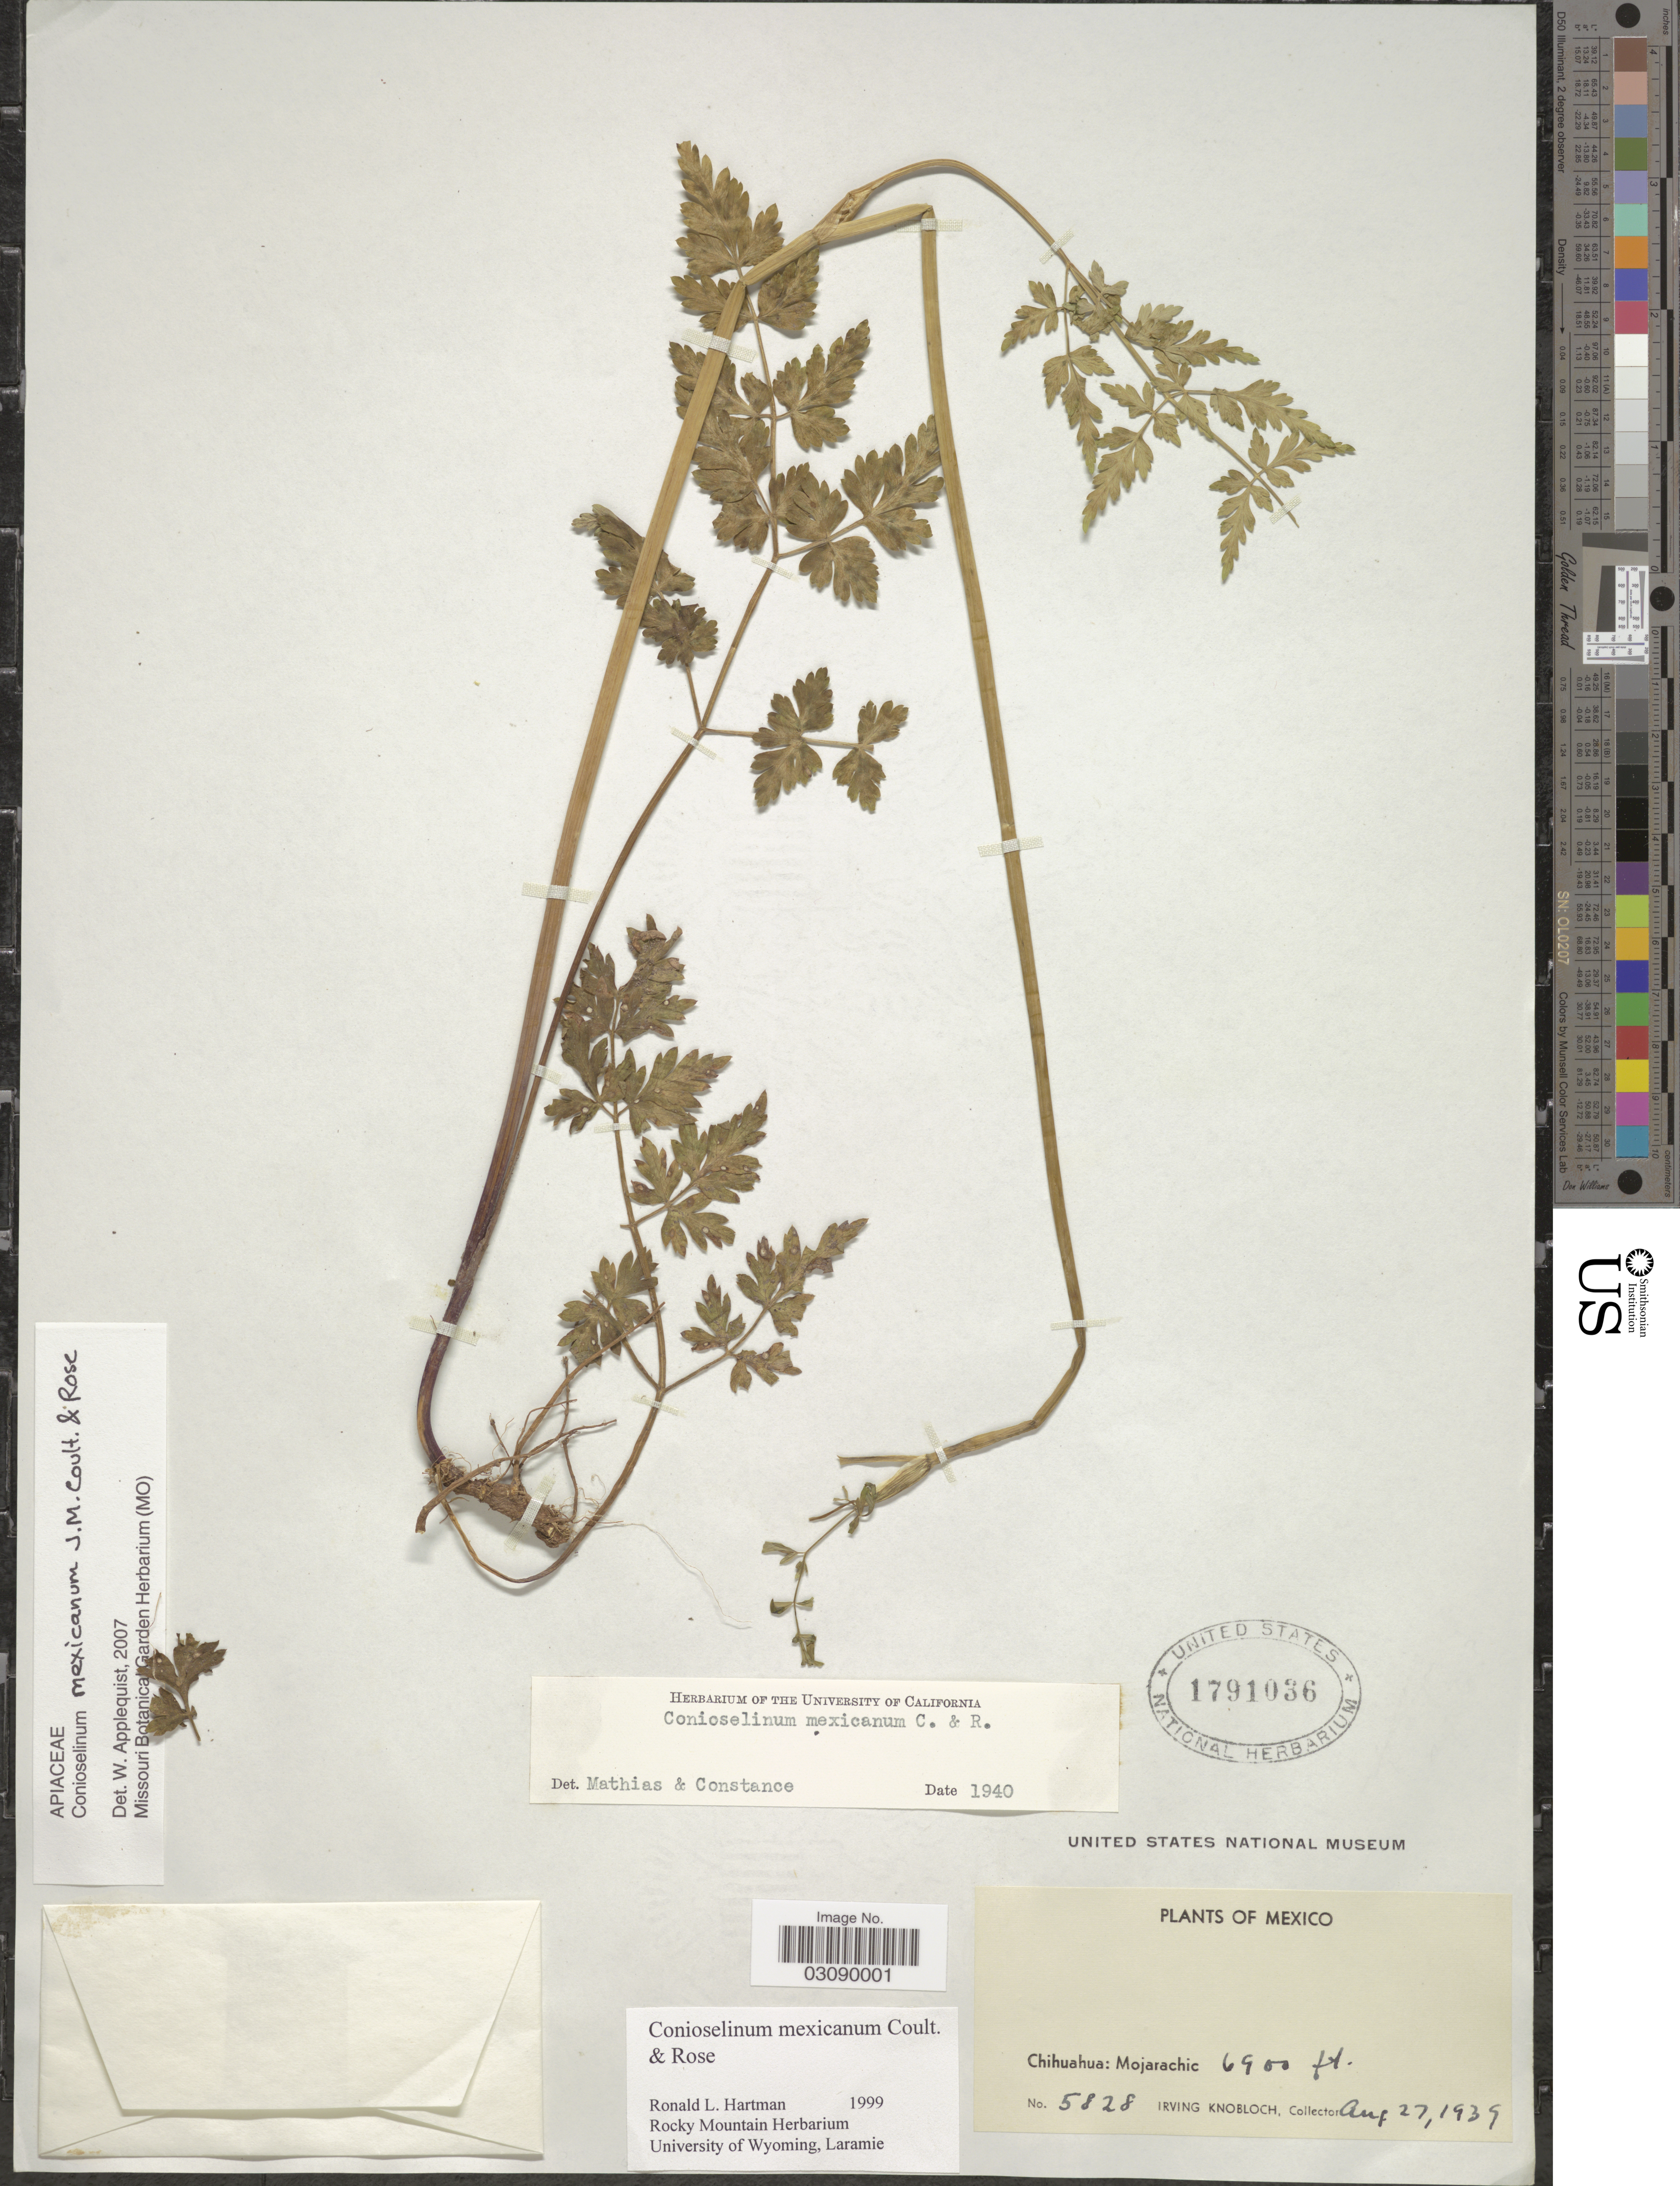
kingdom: Plantae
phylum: Tracheophyta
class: Magnoliopsida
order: Apiales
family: Apiaceae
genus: Conioselinum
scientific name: Conioselinum mexicanum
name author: J.M. Coult. & Rose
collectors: I. W. Knobloch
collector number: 5828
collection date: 1939-08-27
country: Mexico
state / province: Chihuahua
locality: Mojarachic.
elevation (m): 2103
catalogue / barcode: US 1791036